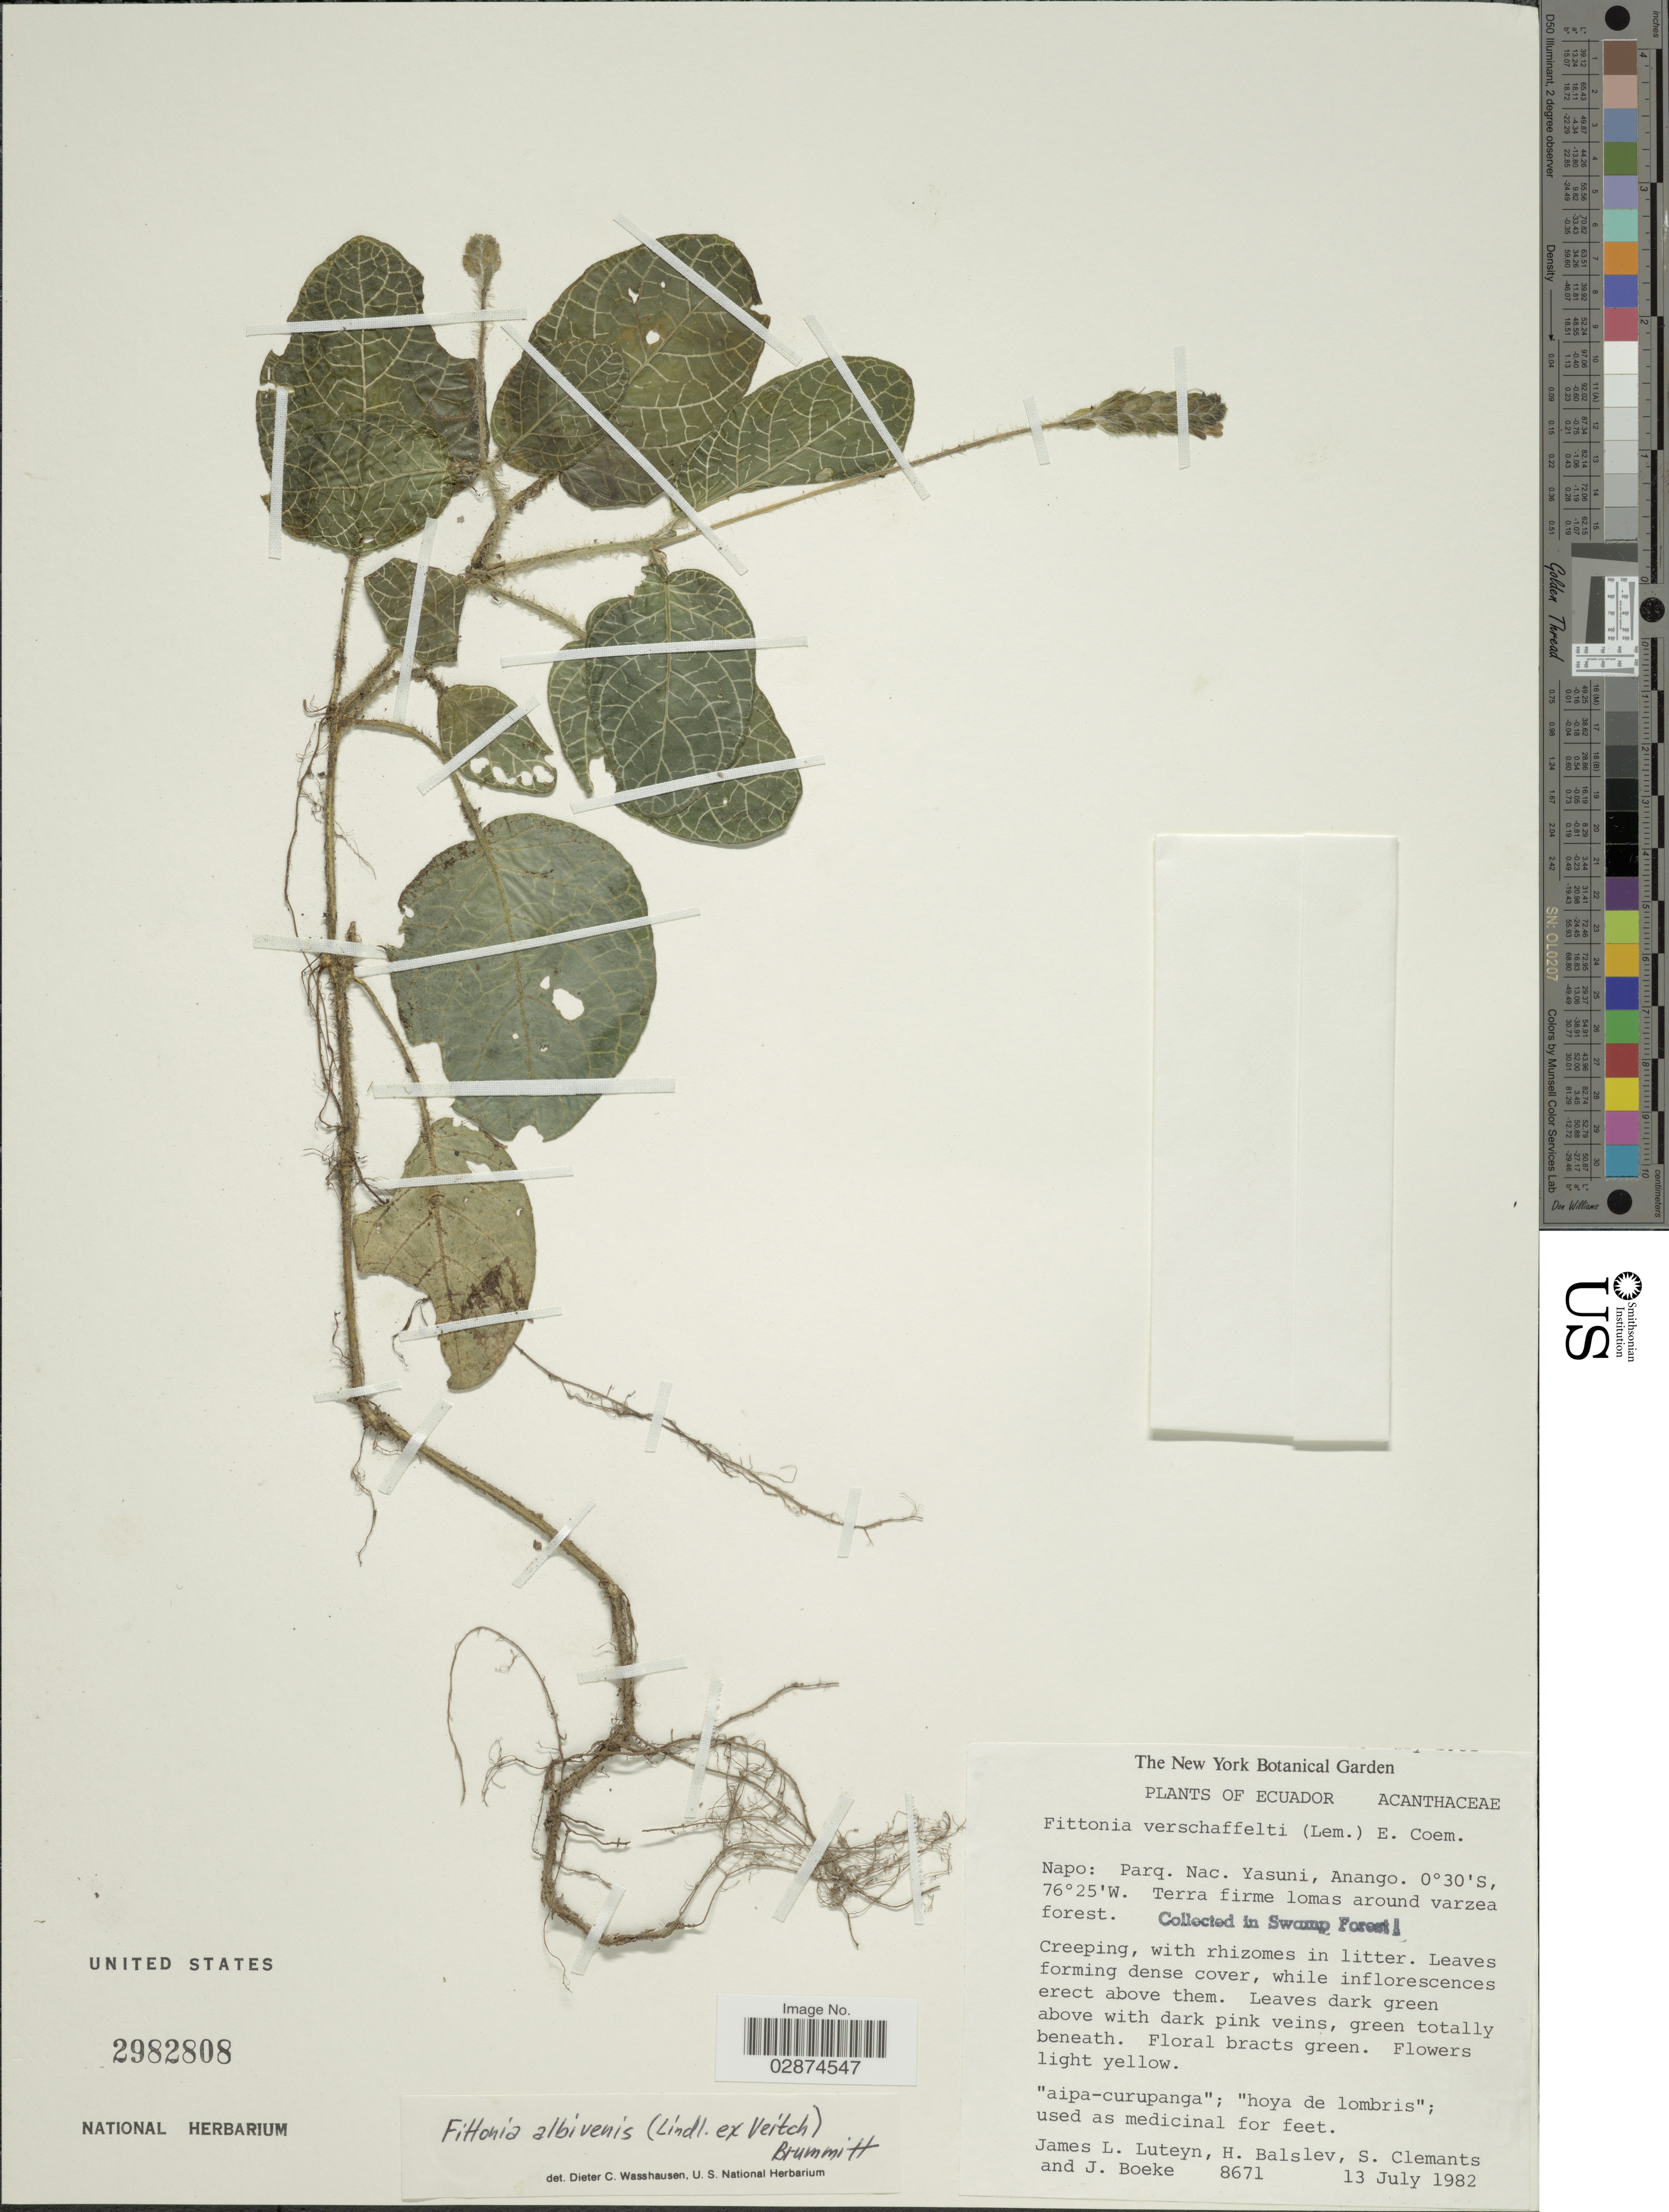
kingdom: Plantae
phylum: Tracheophyta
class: Magnoliopsida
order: Lamiales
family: Acanthaceae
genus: Fittonia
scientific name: Fittonia albivenis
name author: (Lindl. ex Veitch) Brummitt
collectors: J. L. Luteyn, H. Balslev, S. Clemants & J. Boeke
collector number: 8671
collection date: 1982-07-13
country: Ecuador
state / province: Napo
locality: Parq. Nac. Yasuni, Anango. Collected in Swamp Forest.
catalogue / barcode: US 2982808